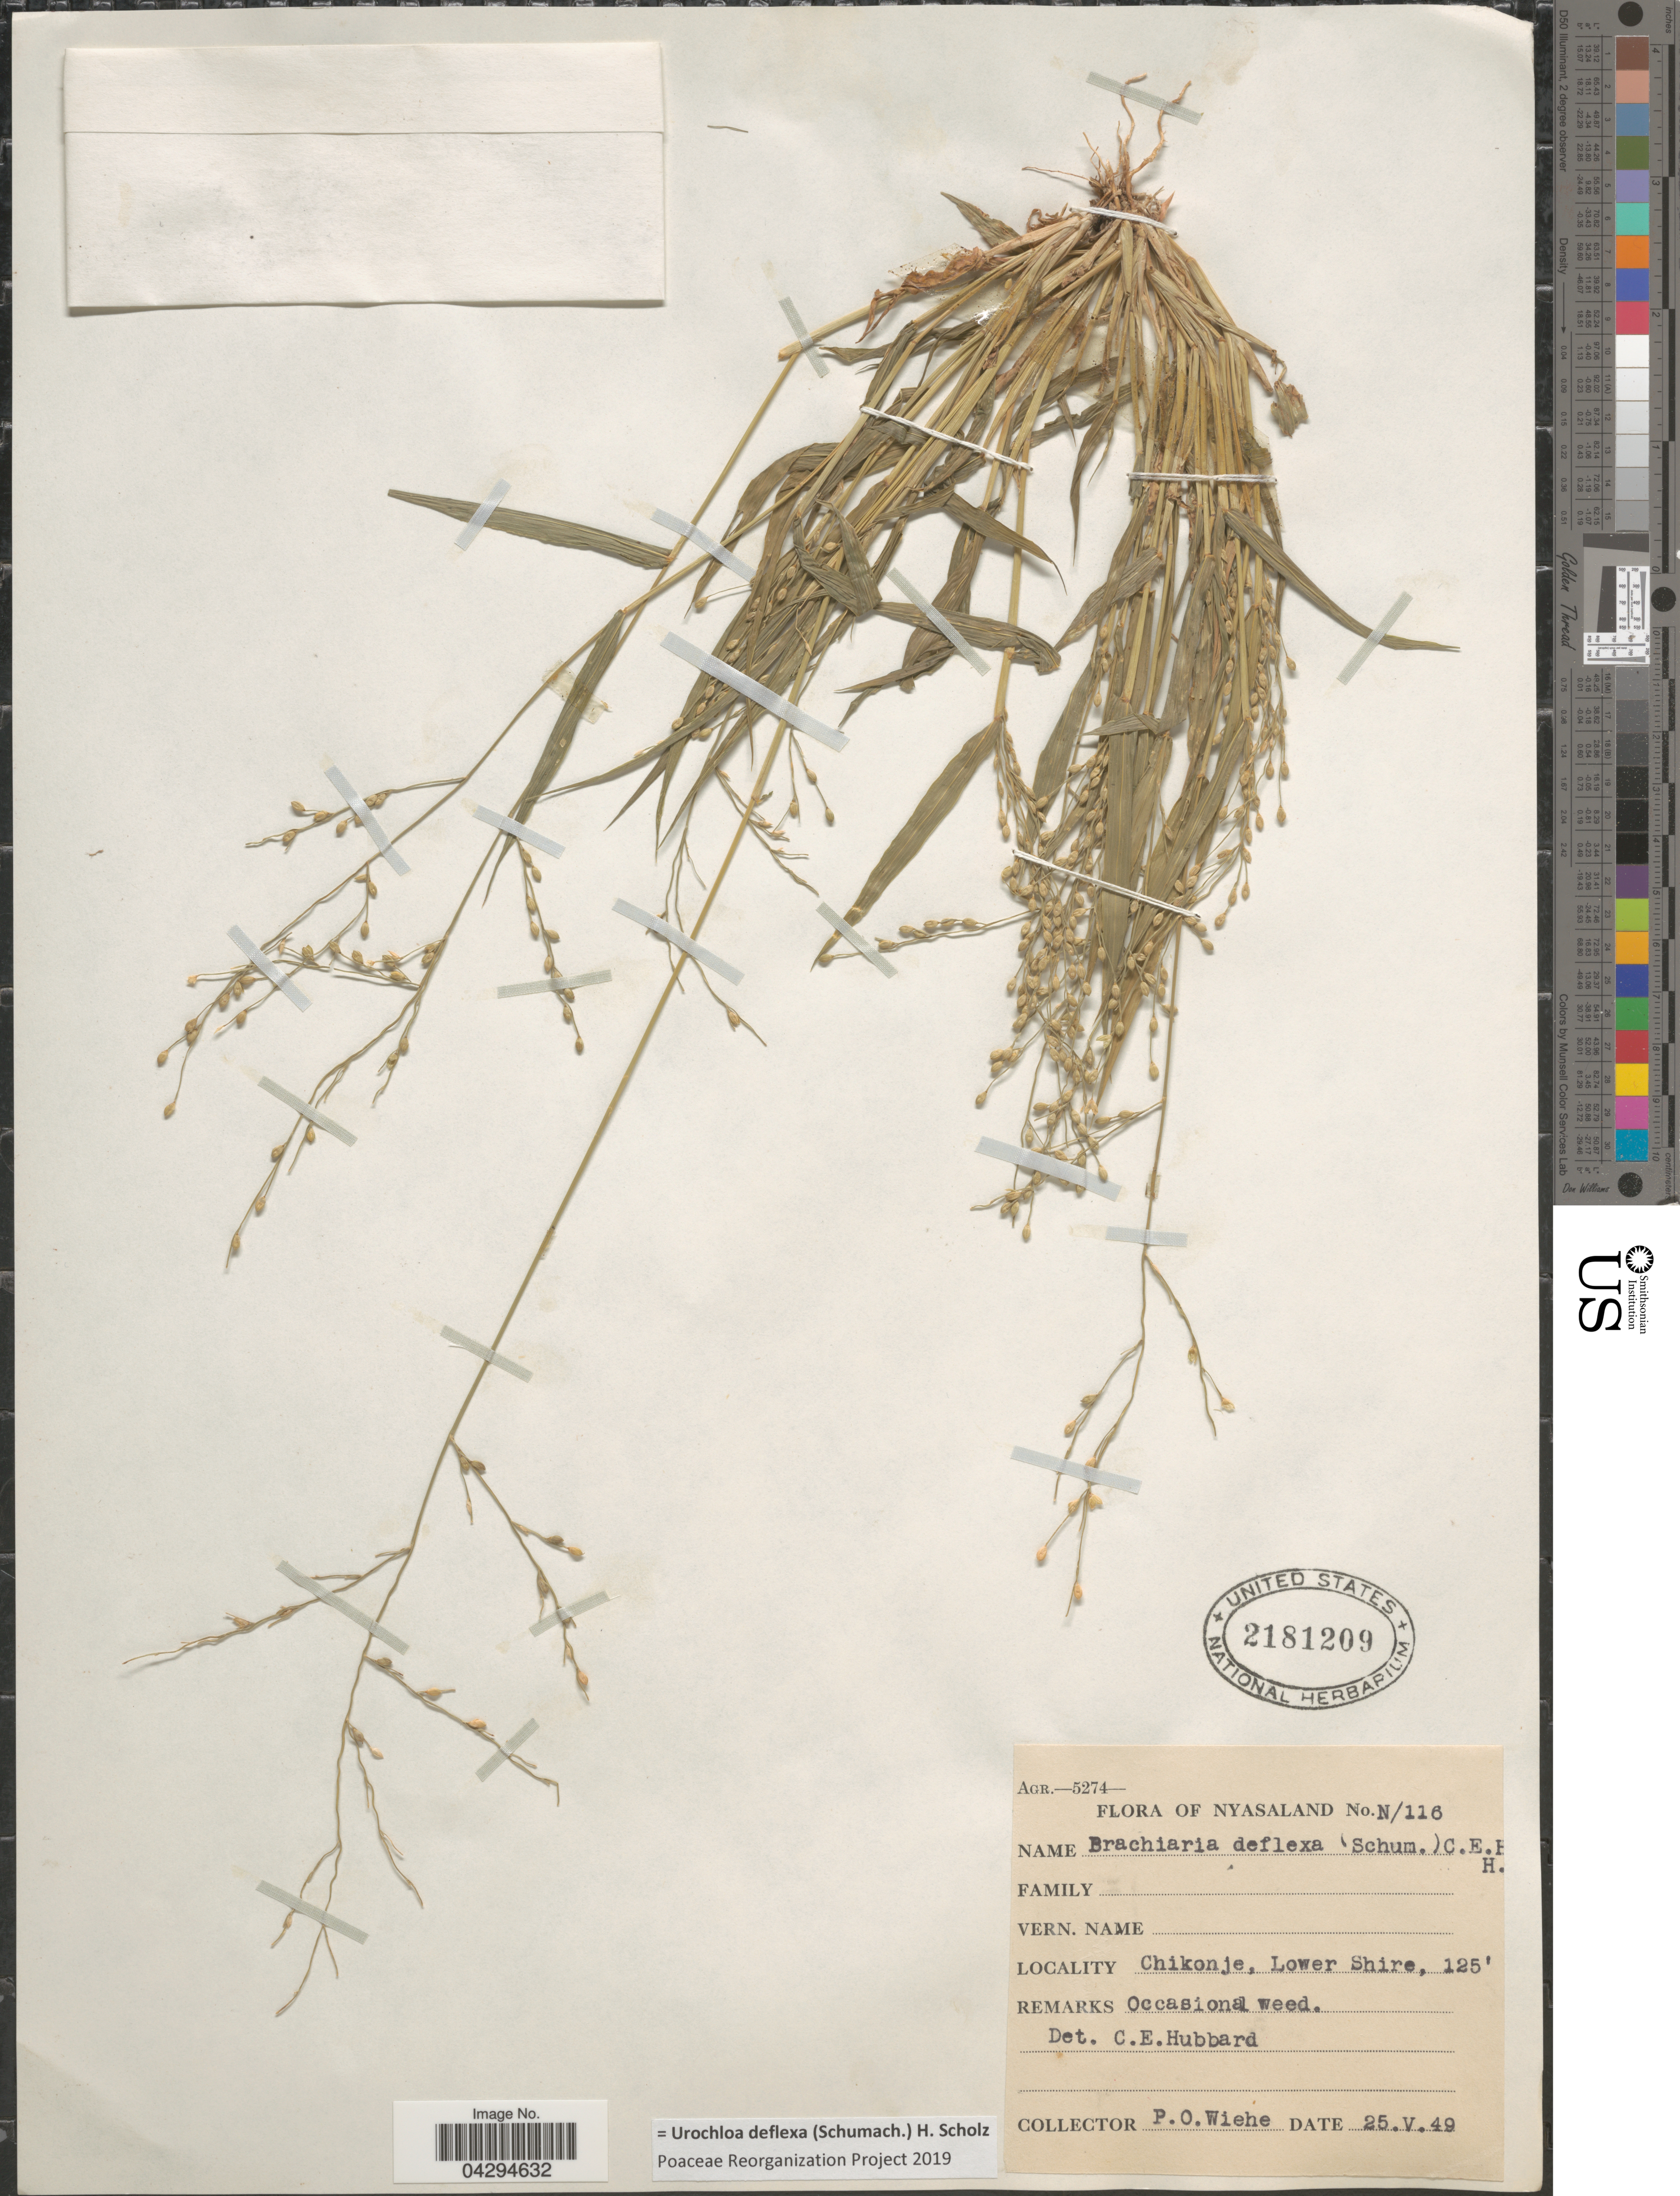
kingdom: Plantae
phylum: Tracheophyta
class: Liliopsida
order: Poales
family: Poaceae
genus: Urochloa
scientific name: Urochloa deflexa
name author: (Schumach.) H. Scholz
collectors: P. Wiehe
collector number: N/116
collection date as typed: Transcribed d/m/y: 25/5/49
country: Malawi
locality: Nyasaland. Chikonje, Lower Shire.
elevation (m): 38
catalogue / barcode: US 2181209